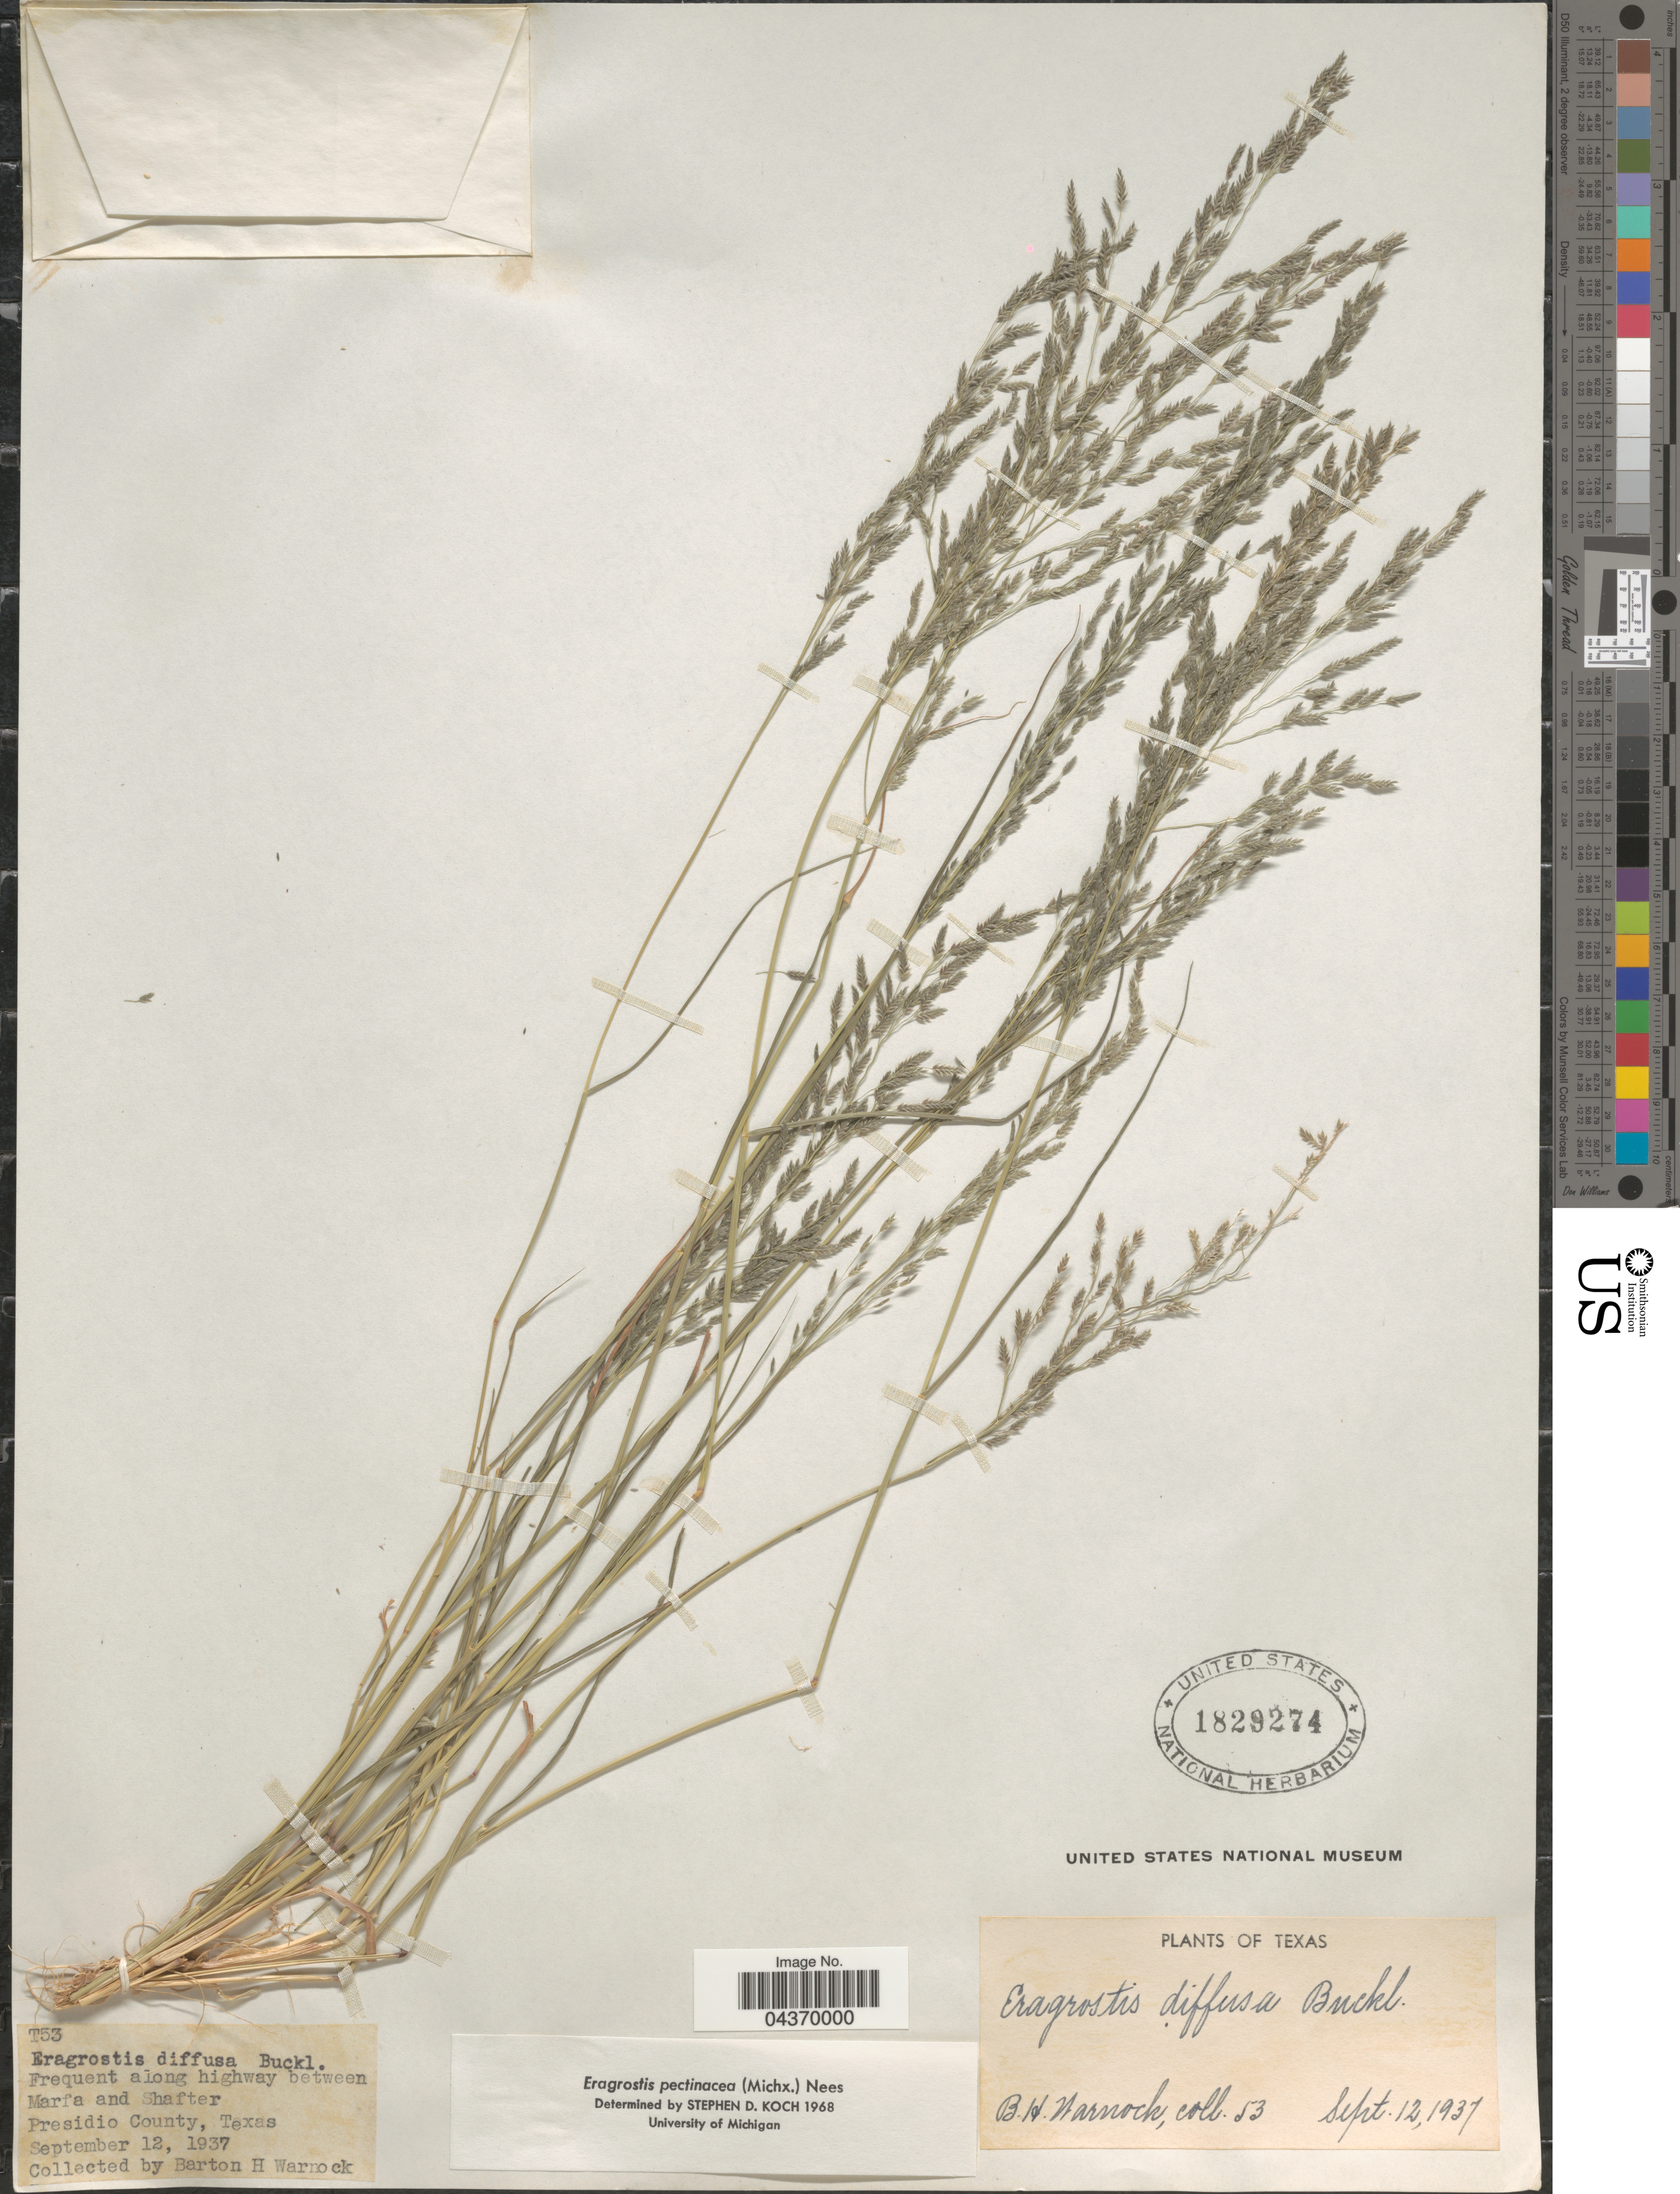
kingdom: Plantae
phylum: Tracheophyta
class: Liliopsida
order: Poales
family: Poaceae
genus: Eragrostis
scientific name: Eragrostis pectinacea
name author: (Michx.) Nees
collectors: B. H. Warnock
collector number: T53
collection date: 1937-09-12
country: United States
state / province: Texas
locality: Along highway between Marfa and Shafter. Presidio County.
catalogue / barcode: US 1829274